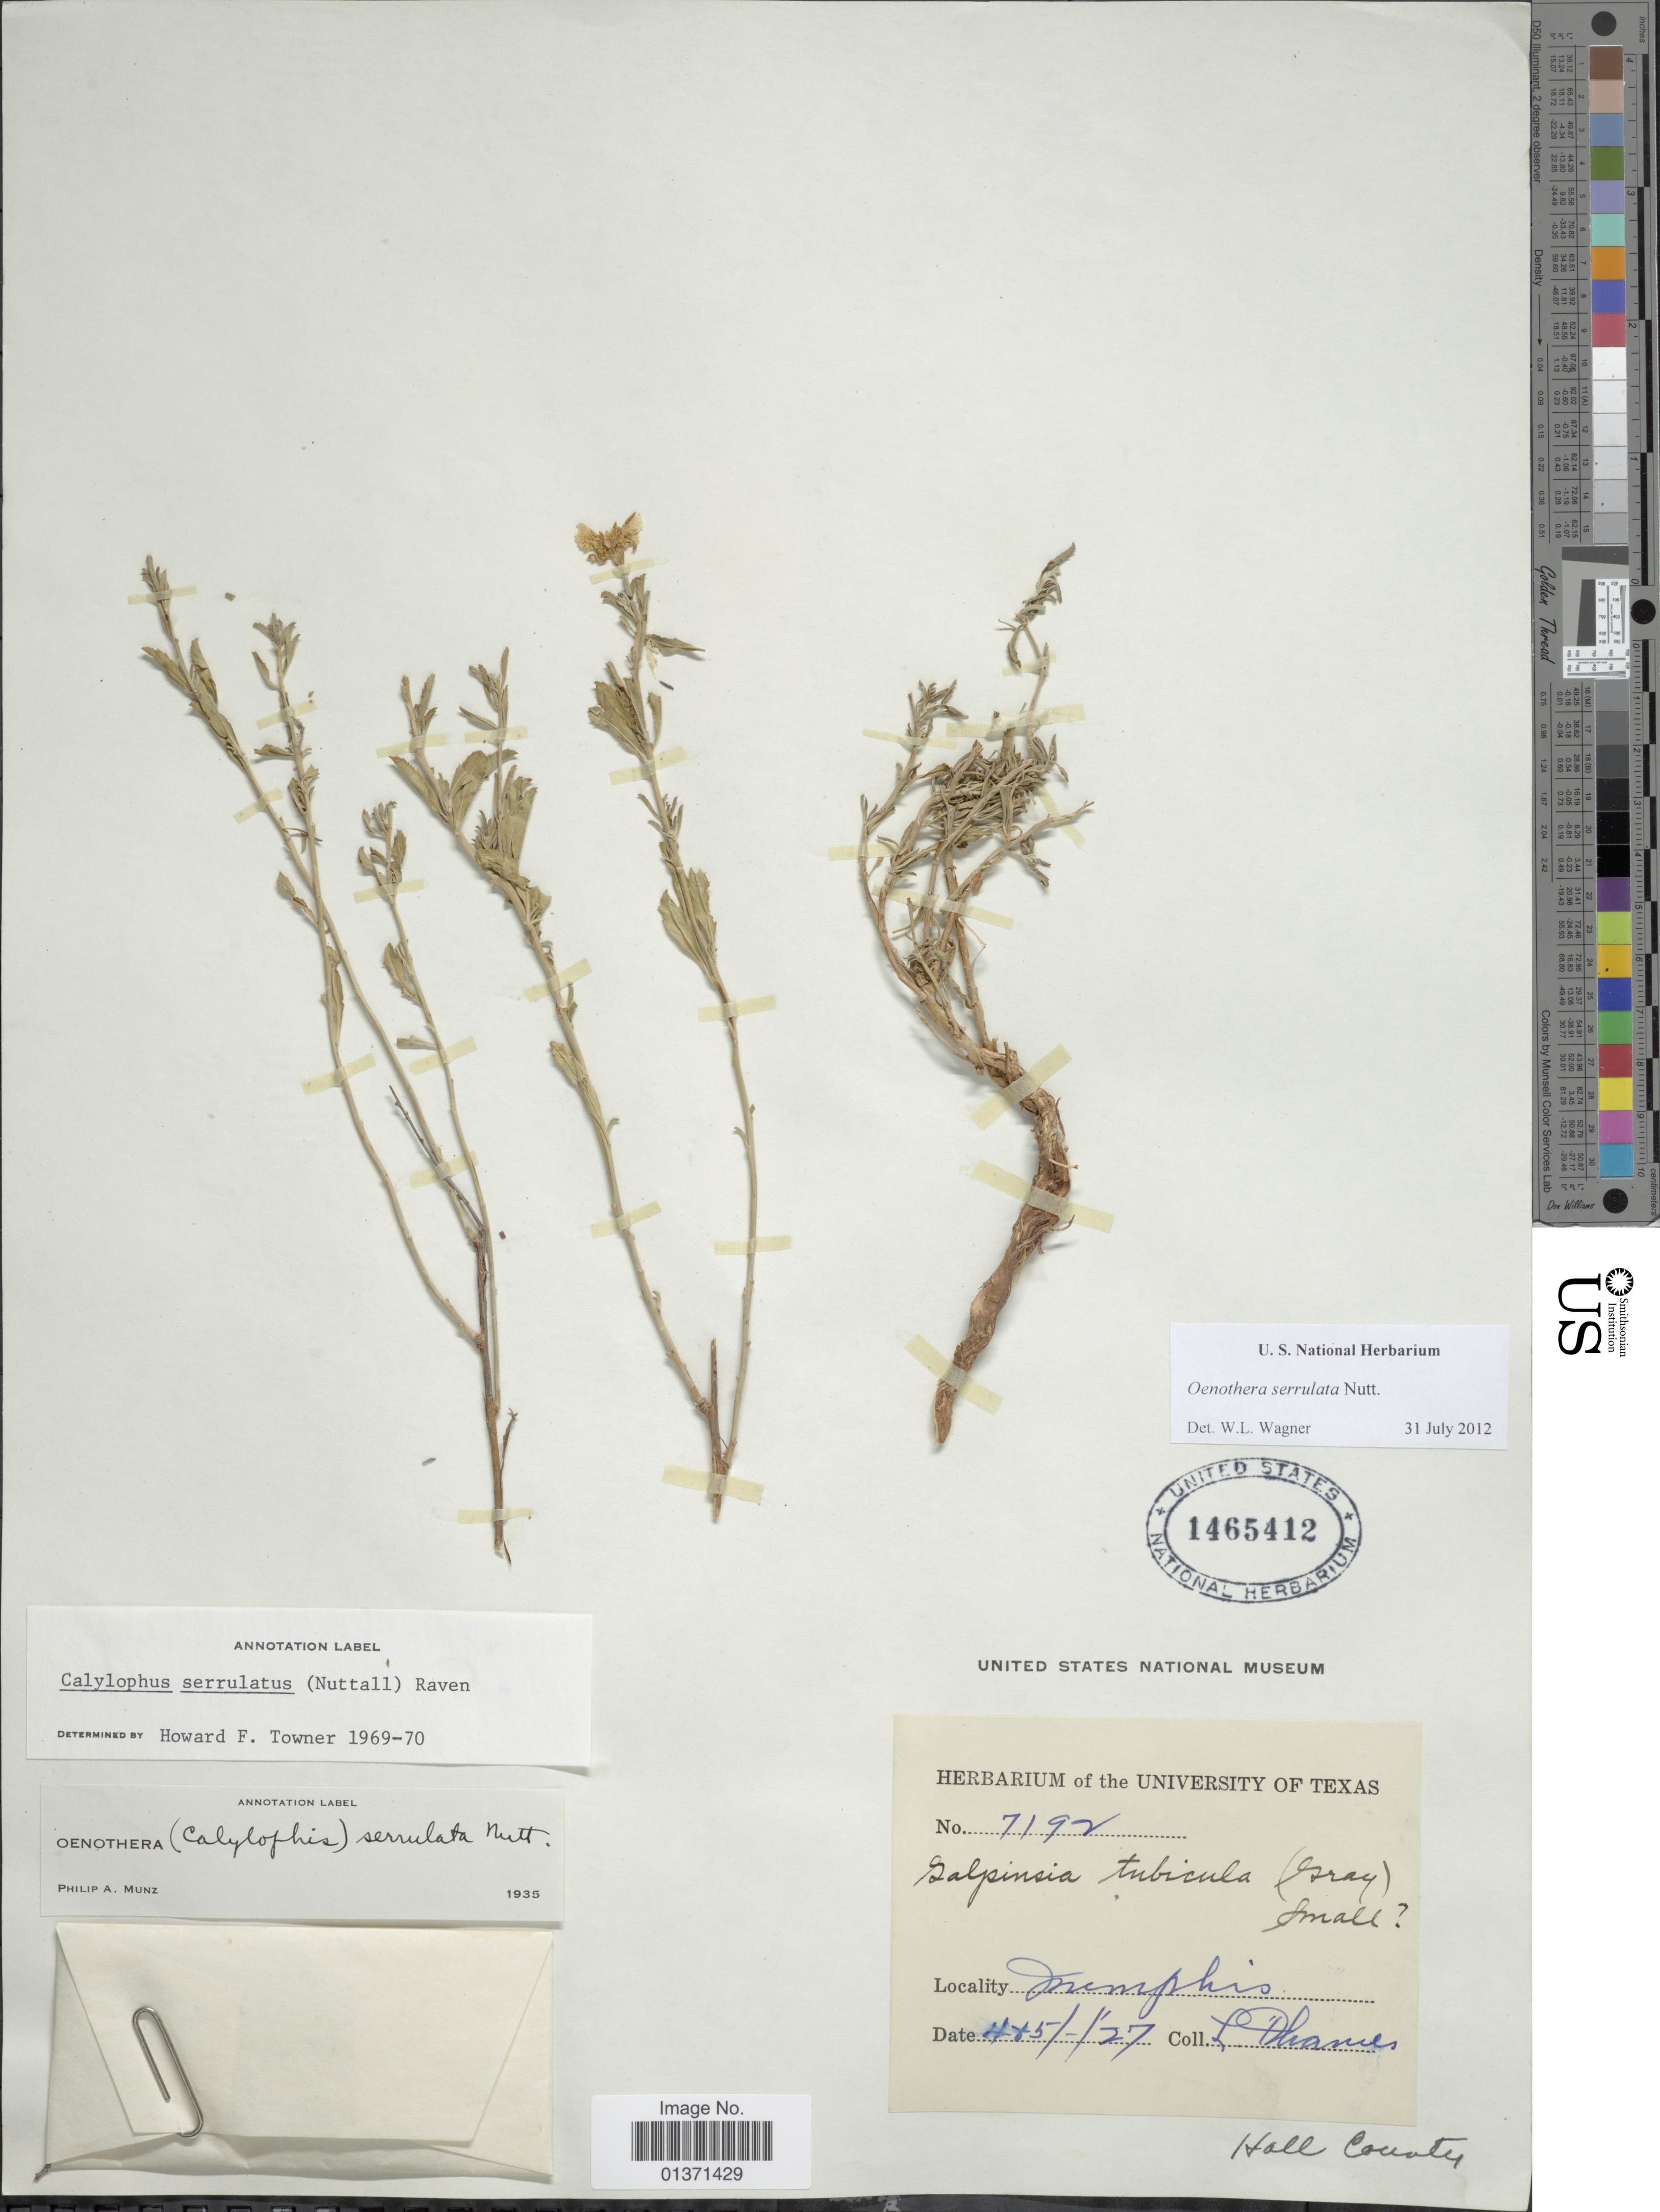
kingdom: Plantae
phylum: Tracheophyta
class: Magnoliopsida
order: Myrtales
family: Onagraceae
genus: Oenothera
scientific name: Oenothera serrulata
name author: Nutt.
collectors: L. Thames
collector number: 7192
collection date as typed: Transcribed d/m/y: 4/5/27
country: United States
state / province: Texas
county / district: Hall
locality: Memphis.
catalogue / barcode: US 1465412